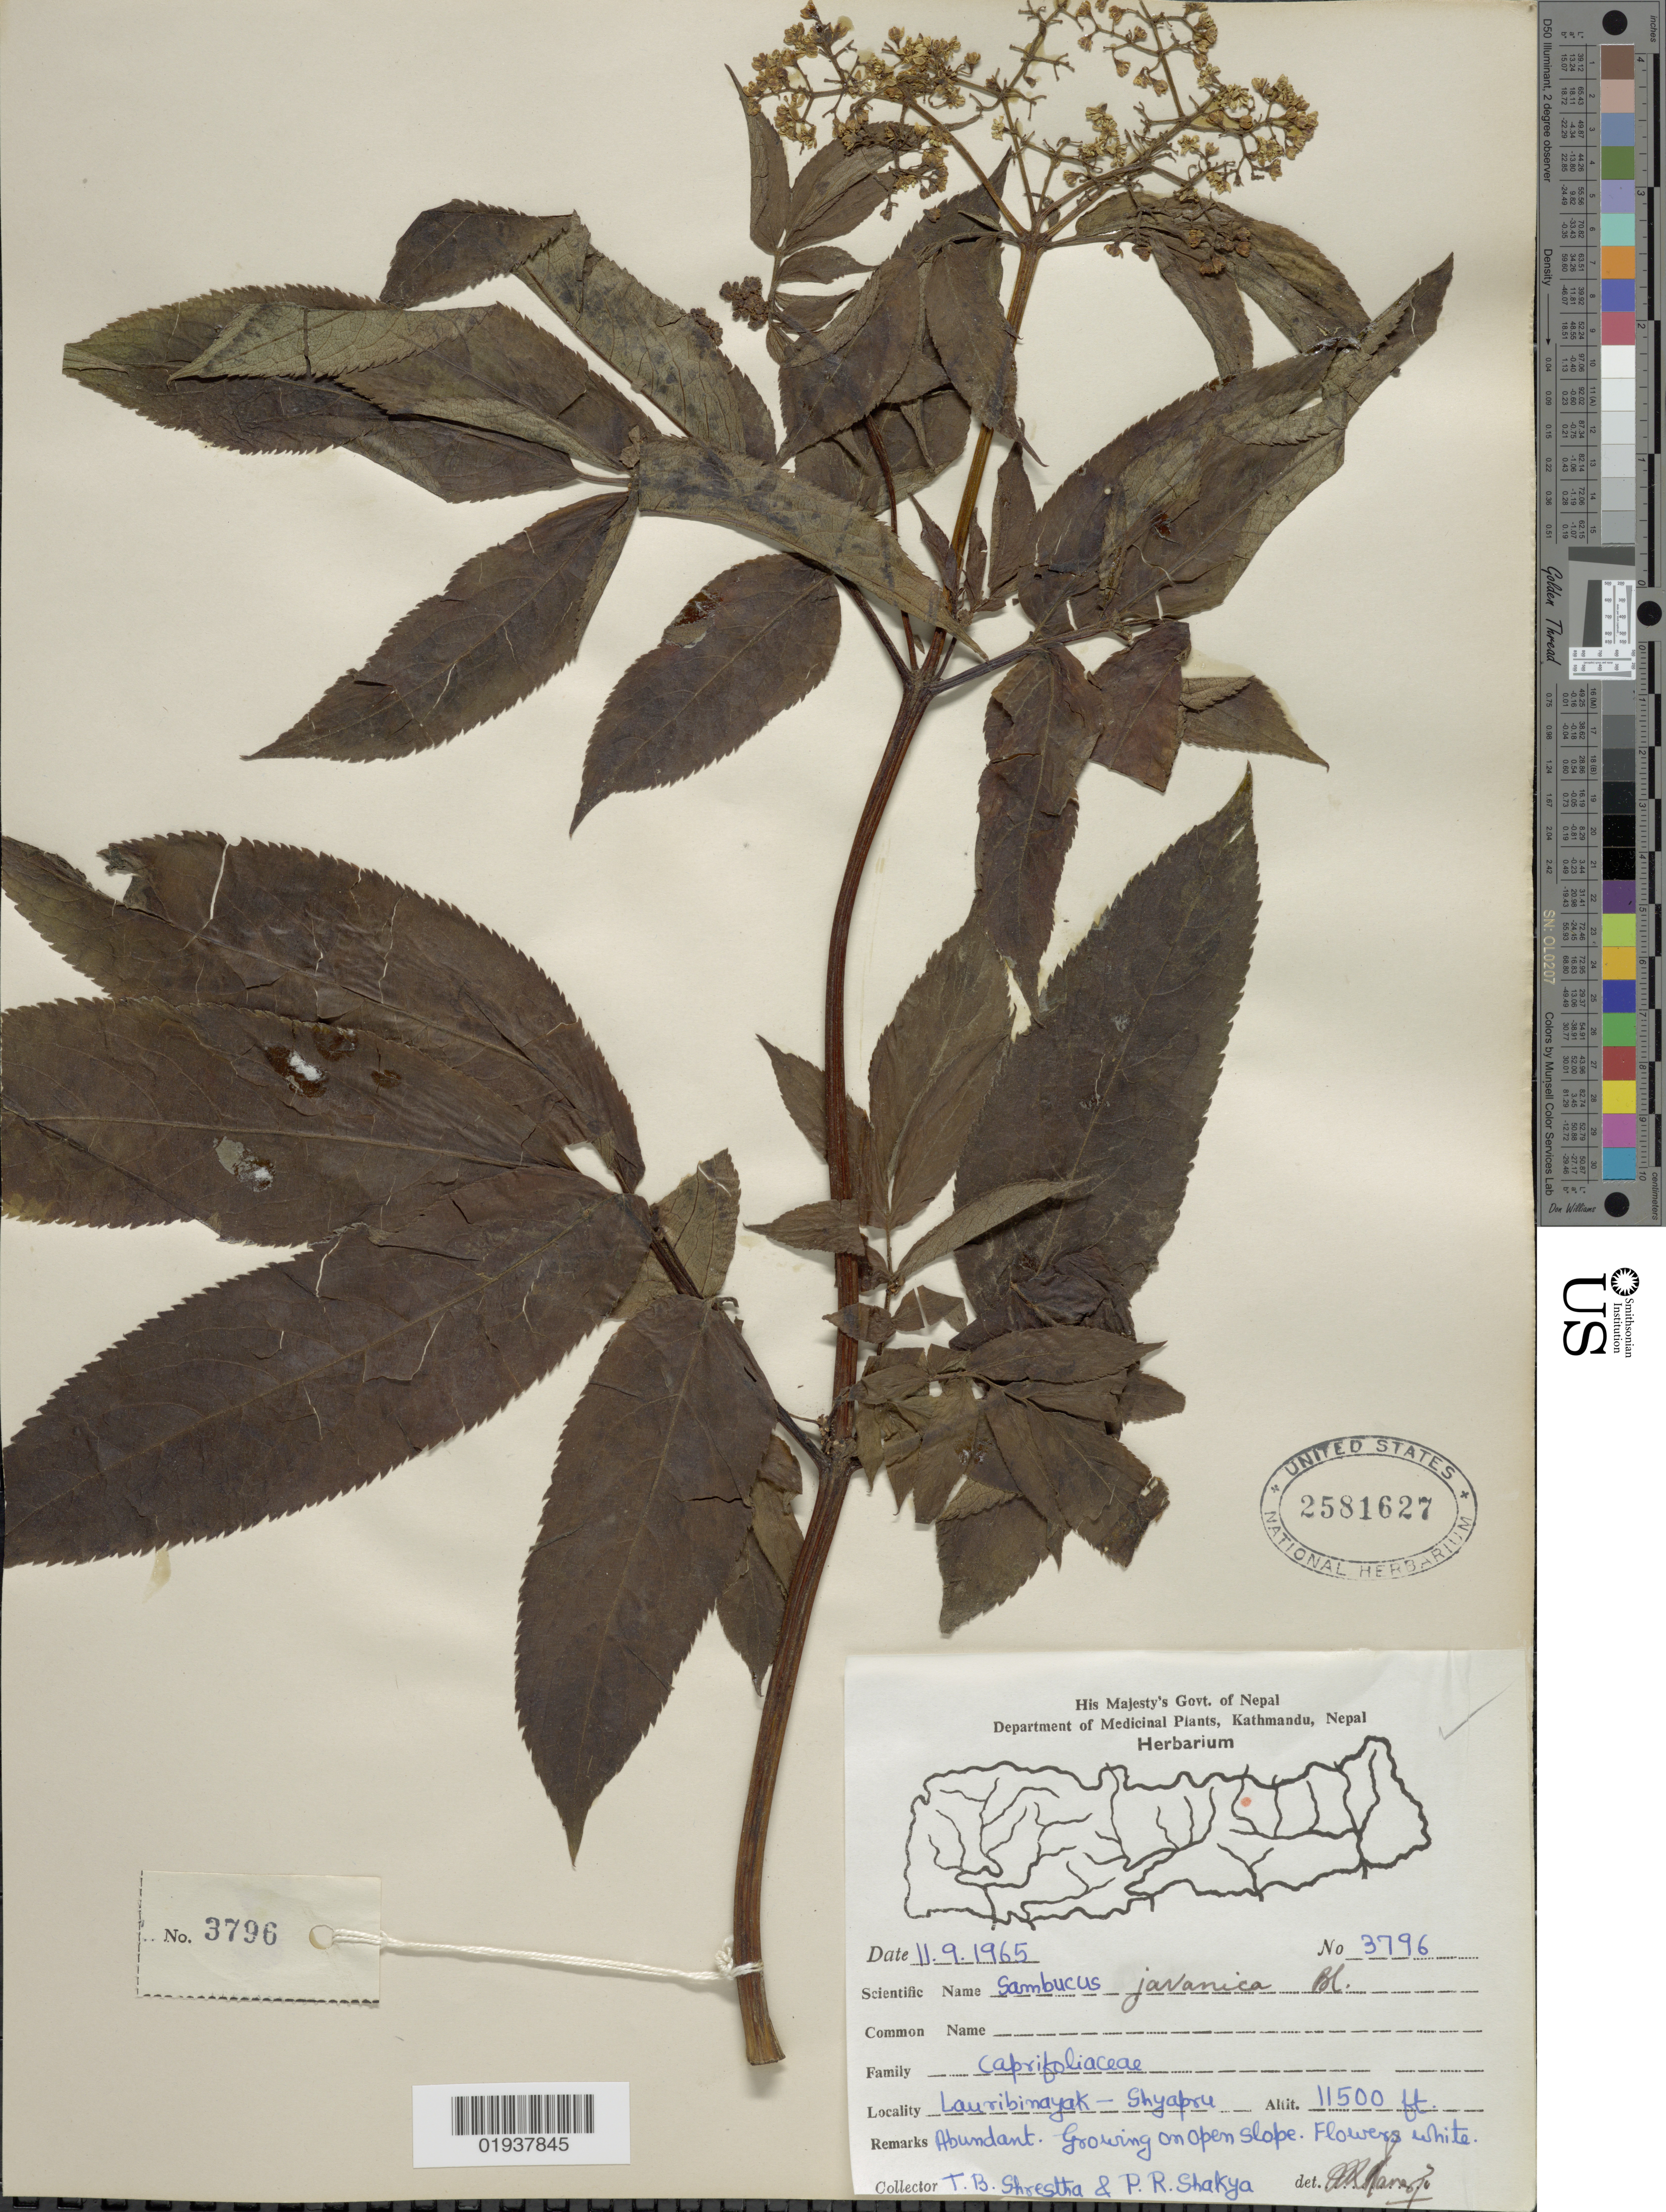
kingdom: Plantae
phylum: Tracheophyta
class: Magnoliopsida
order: Dipsacales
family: Viburnaceae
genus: Sambucus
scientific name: Sambucus javanica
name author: Blume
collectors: T. B. Shrestha & P. Shakya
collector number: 3796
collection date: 1965-09-11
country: Nepal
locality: Lauribinayak - Shyapru.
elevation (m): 3505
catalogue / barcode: US 2581627